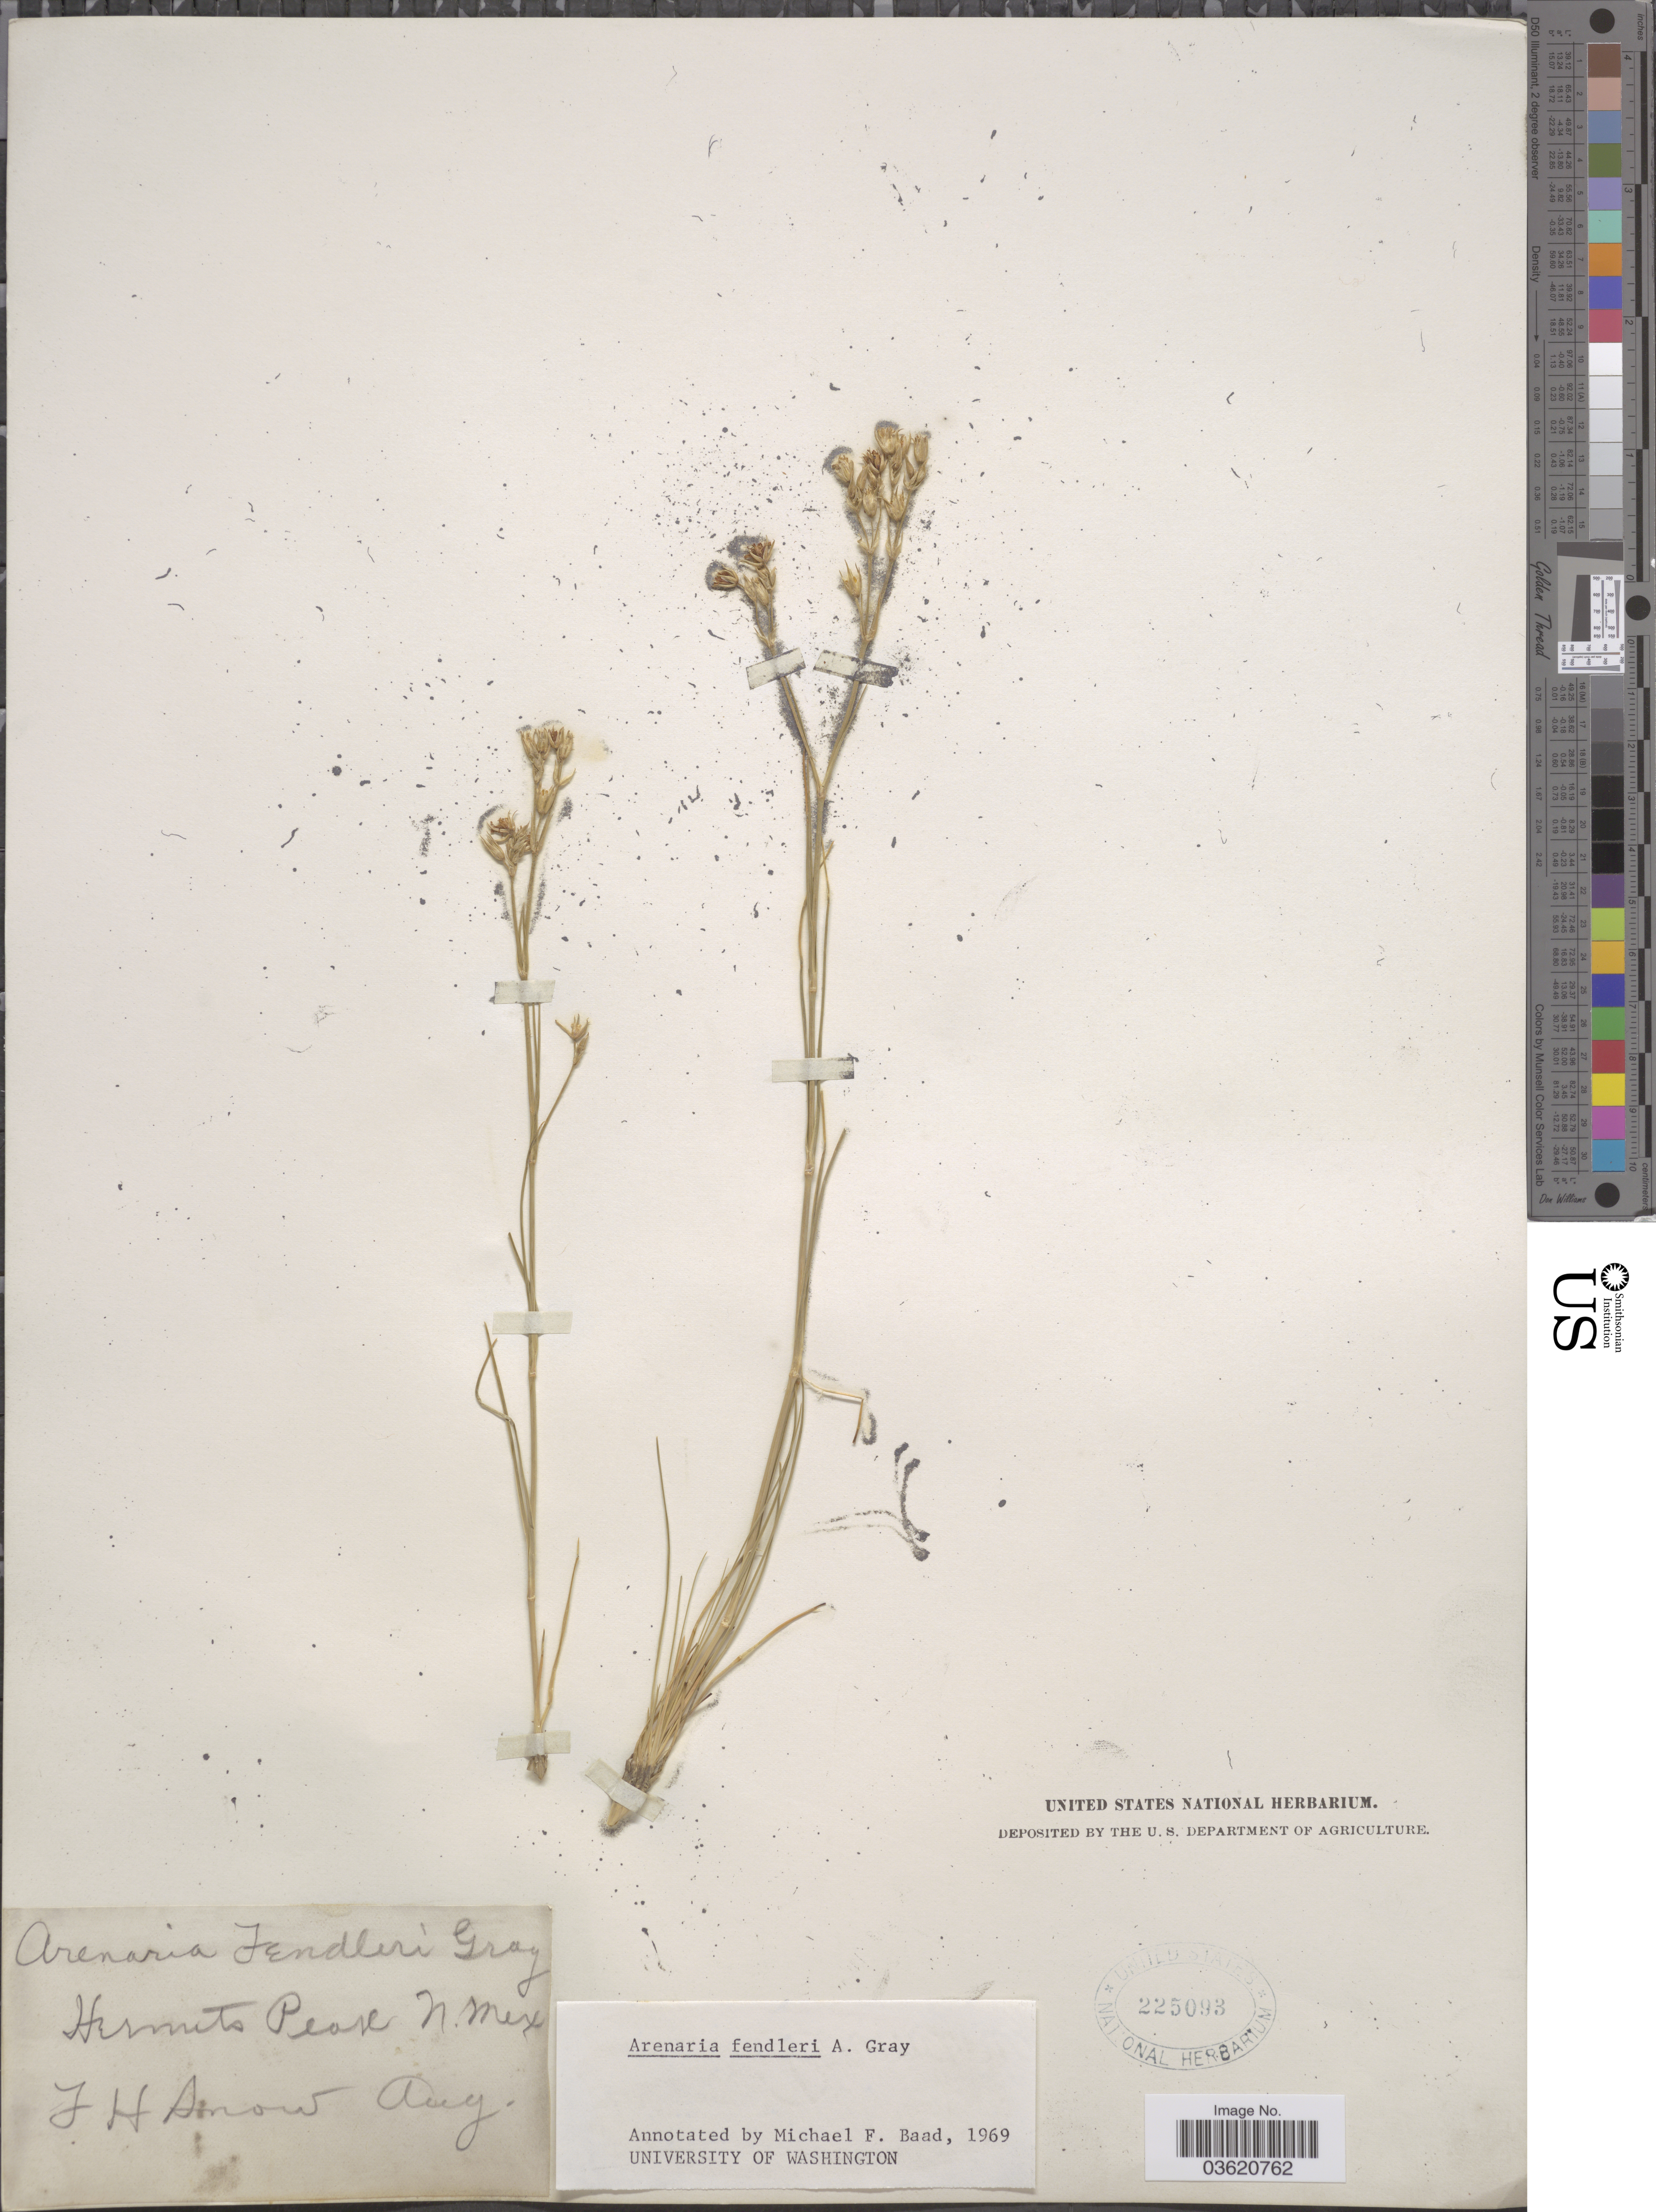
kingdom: Plantae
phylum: Tracheophyta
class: Magnoliopsida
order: Caryophyllales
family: Caryophyllaceae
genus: Eremogone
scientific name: Eremogone fendleri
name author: (A. Gray) Ikonn.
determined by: U.S. National Herbarium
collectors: J. H. Snow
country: United States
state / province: New Mexico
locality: Hermits Peak.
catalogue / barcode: US 225093